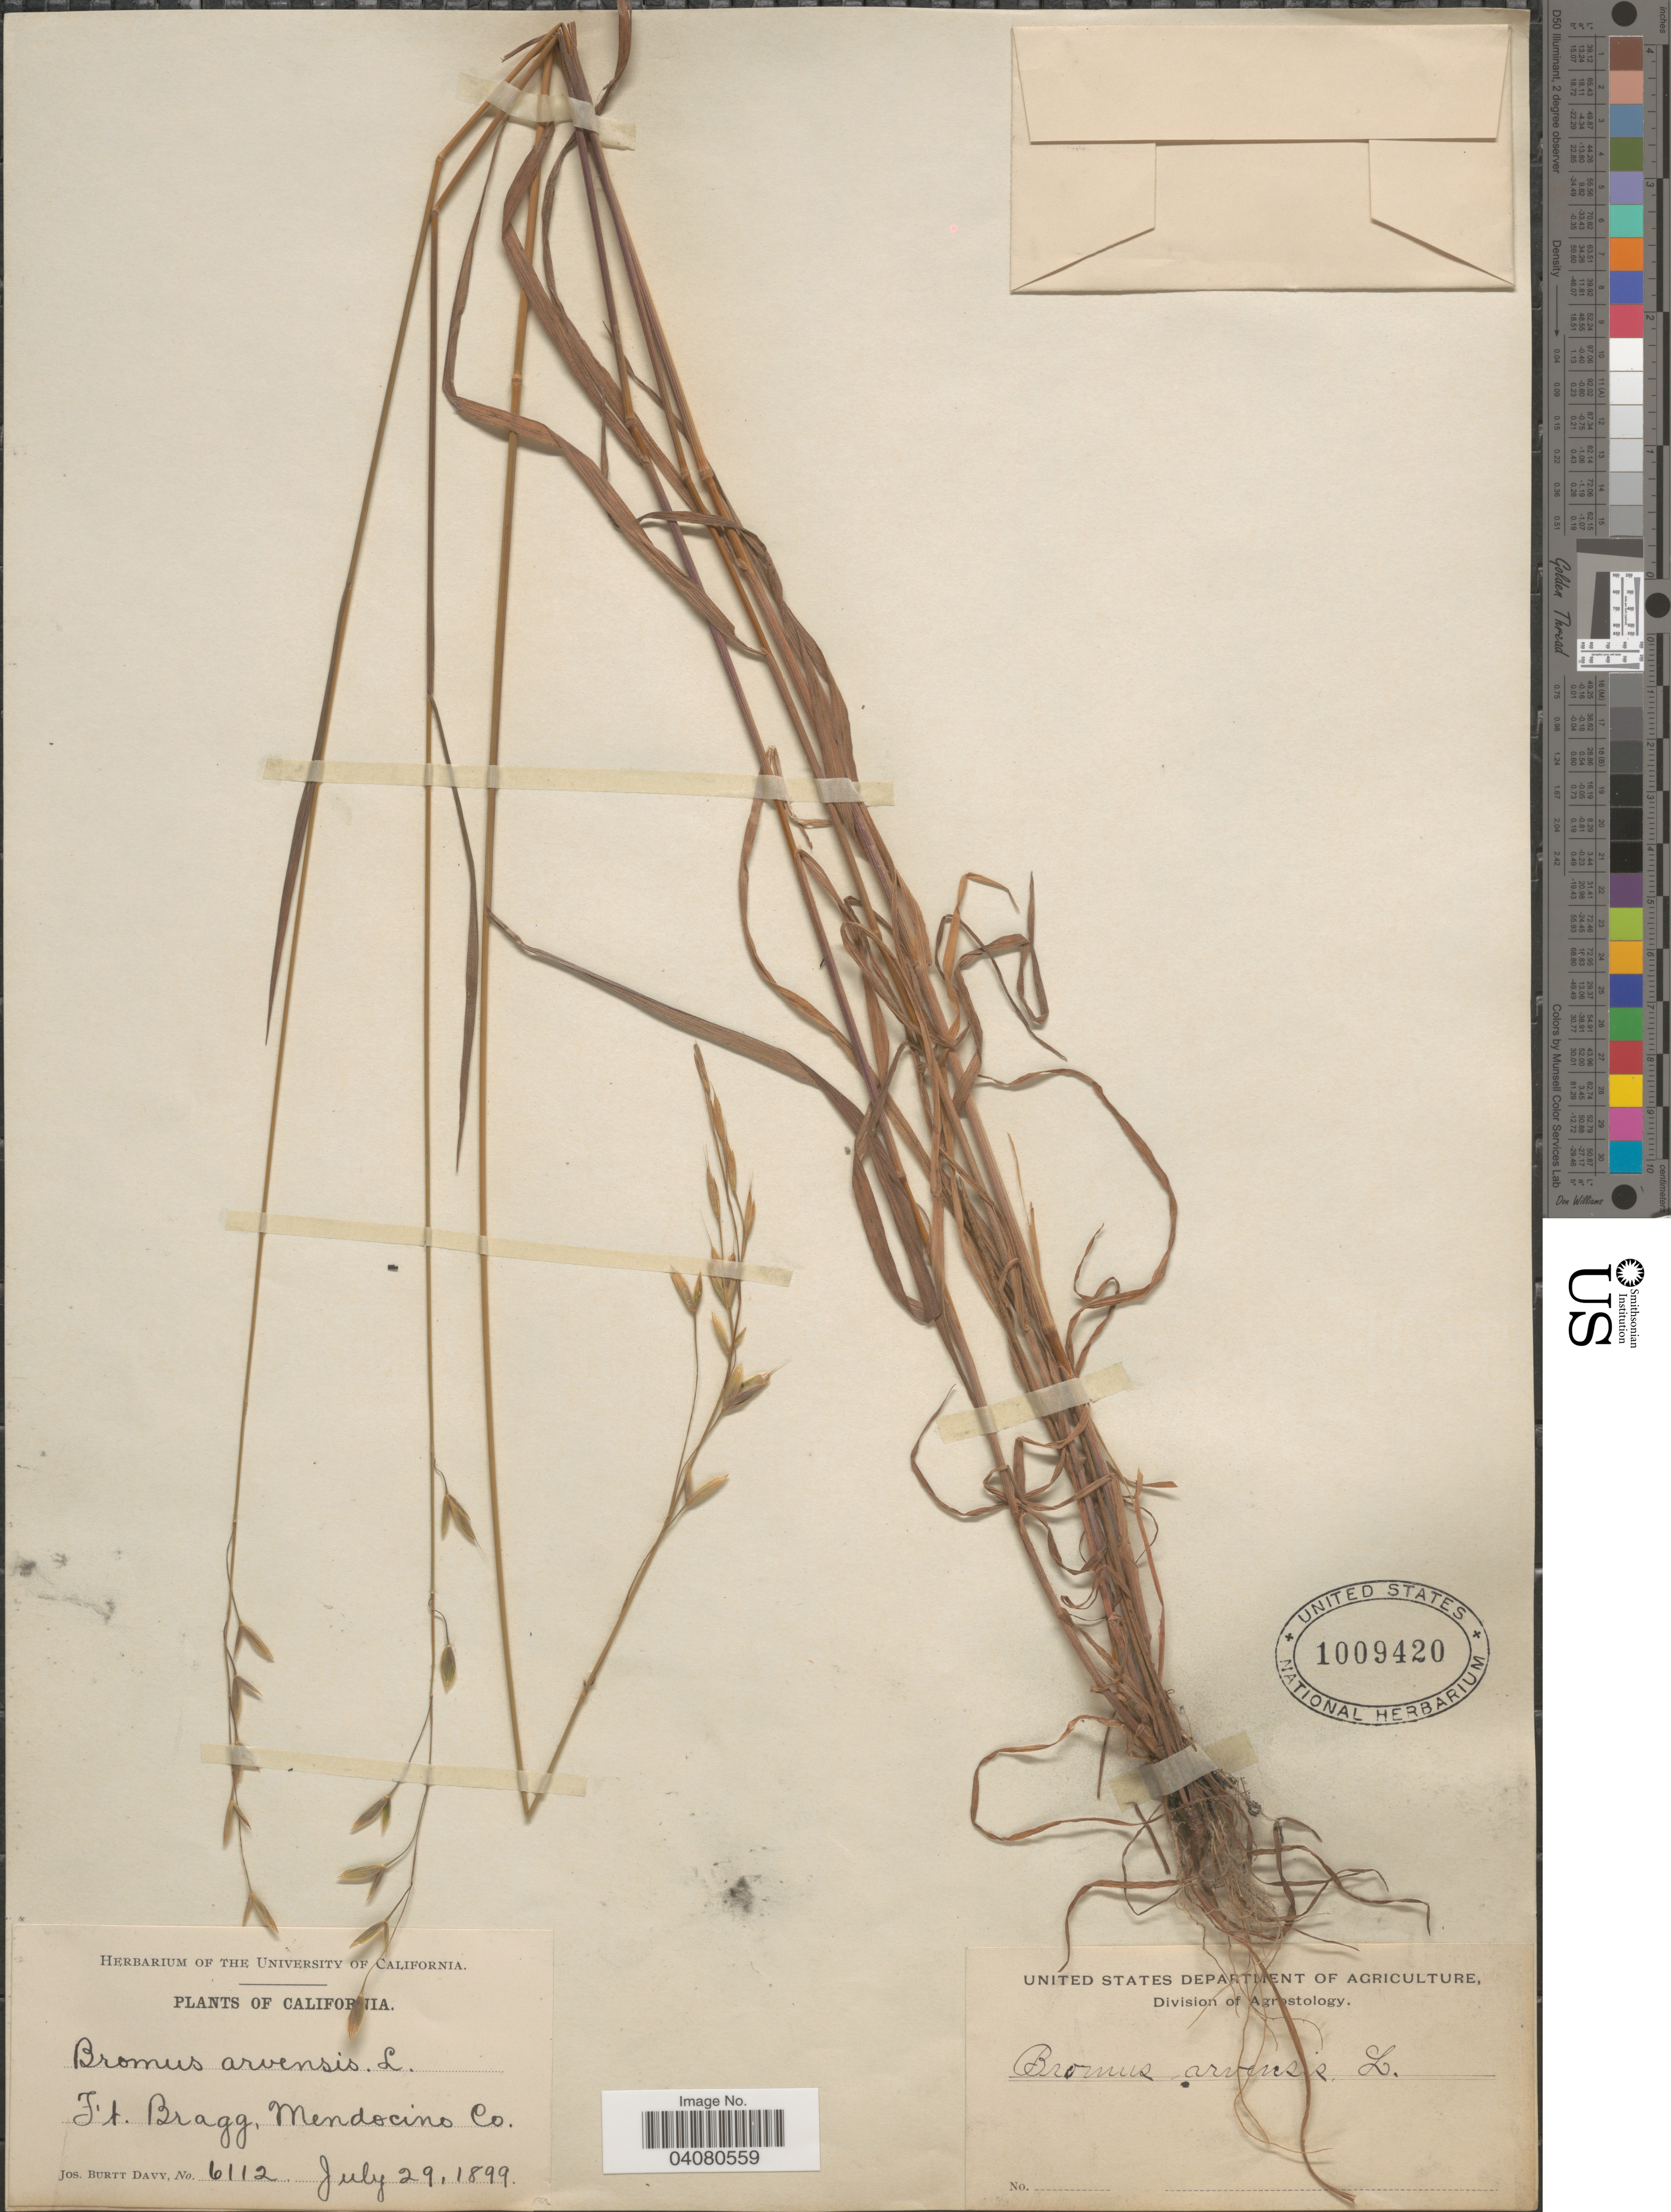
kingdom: Plantae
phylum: Tracheophyta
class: Liliopsida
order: Poales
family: Poaceae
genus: Bromus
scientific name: Bromus arvensis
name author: L.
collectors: J. Burtt Davy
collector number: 6112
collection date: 1899-07-29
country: United States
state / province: California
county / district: Mendocino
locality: Ft. Bragg, Mendocino Co.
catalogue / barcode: US 1009420